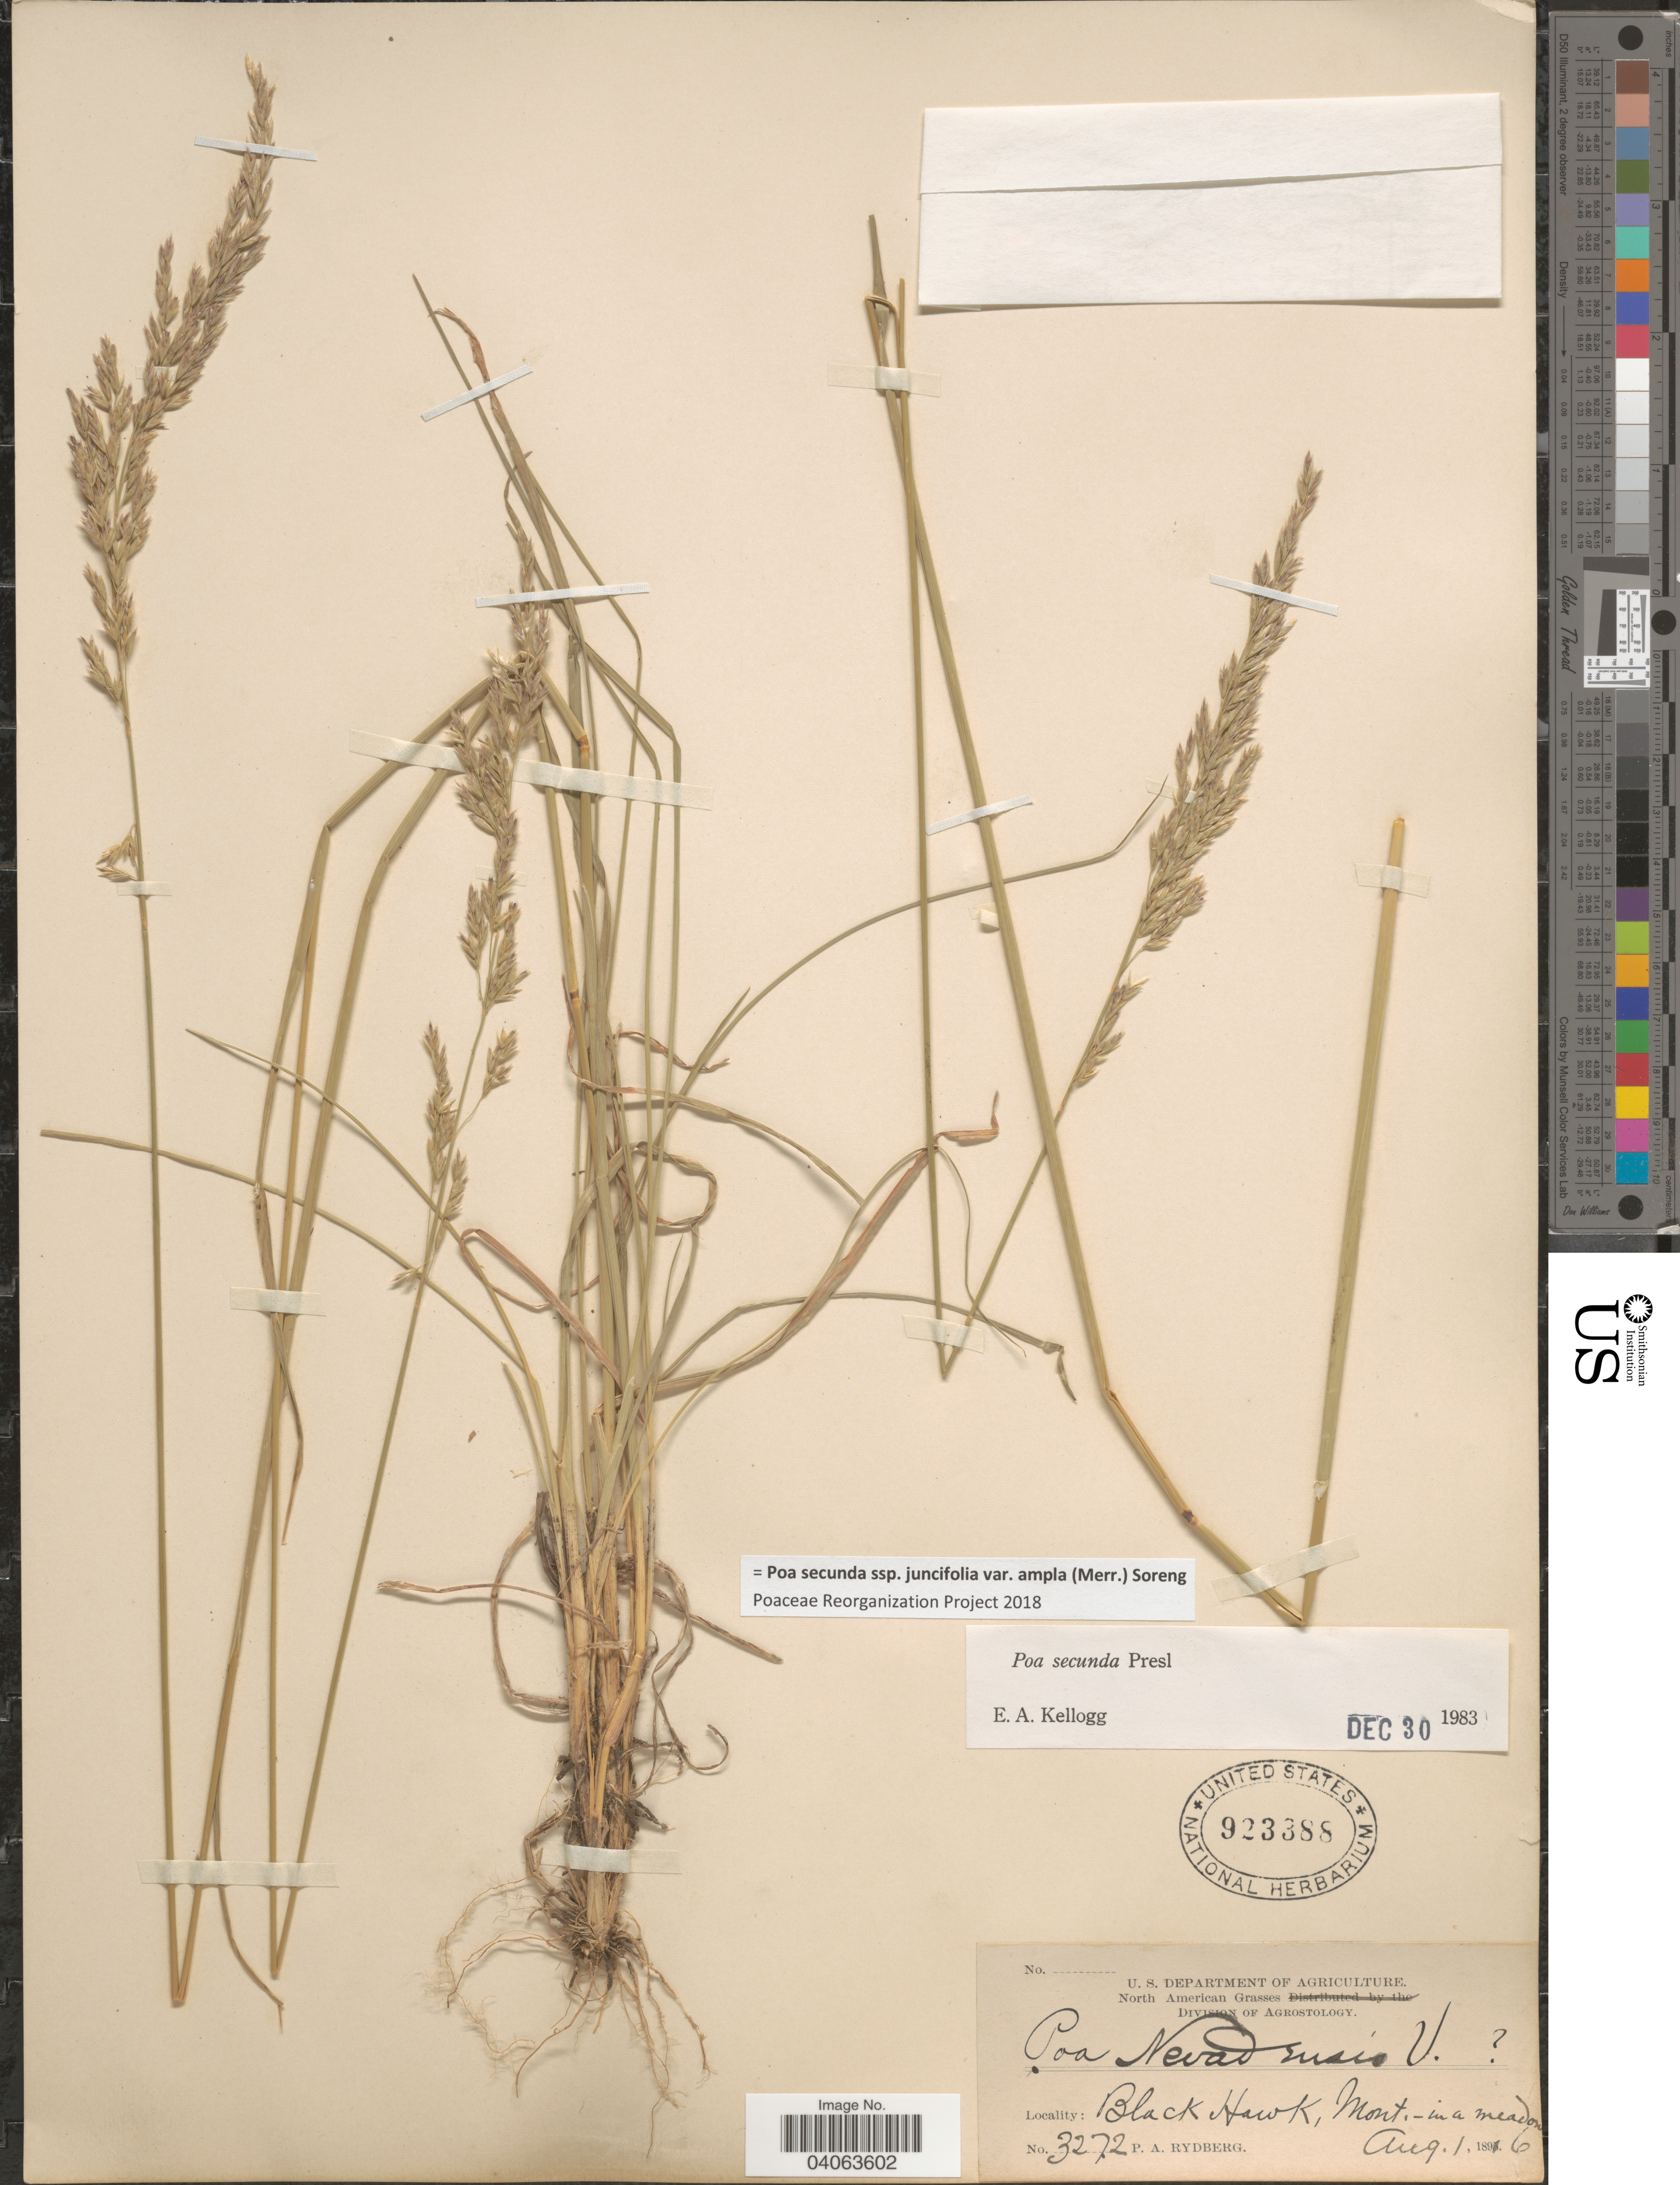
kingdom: Plantae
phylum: Tracheophyta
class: Liliopsida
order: Poales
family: Poaceae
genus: Poa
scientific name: Poa secunda subsp. juncifolia var. ampla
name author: (Merr.) Soreng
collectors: P. A. Rydberg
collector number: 3272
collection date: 1916-08-01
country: United States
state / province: Montana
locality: Black Hawk.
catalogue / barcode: US 923388